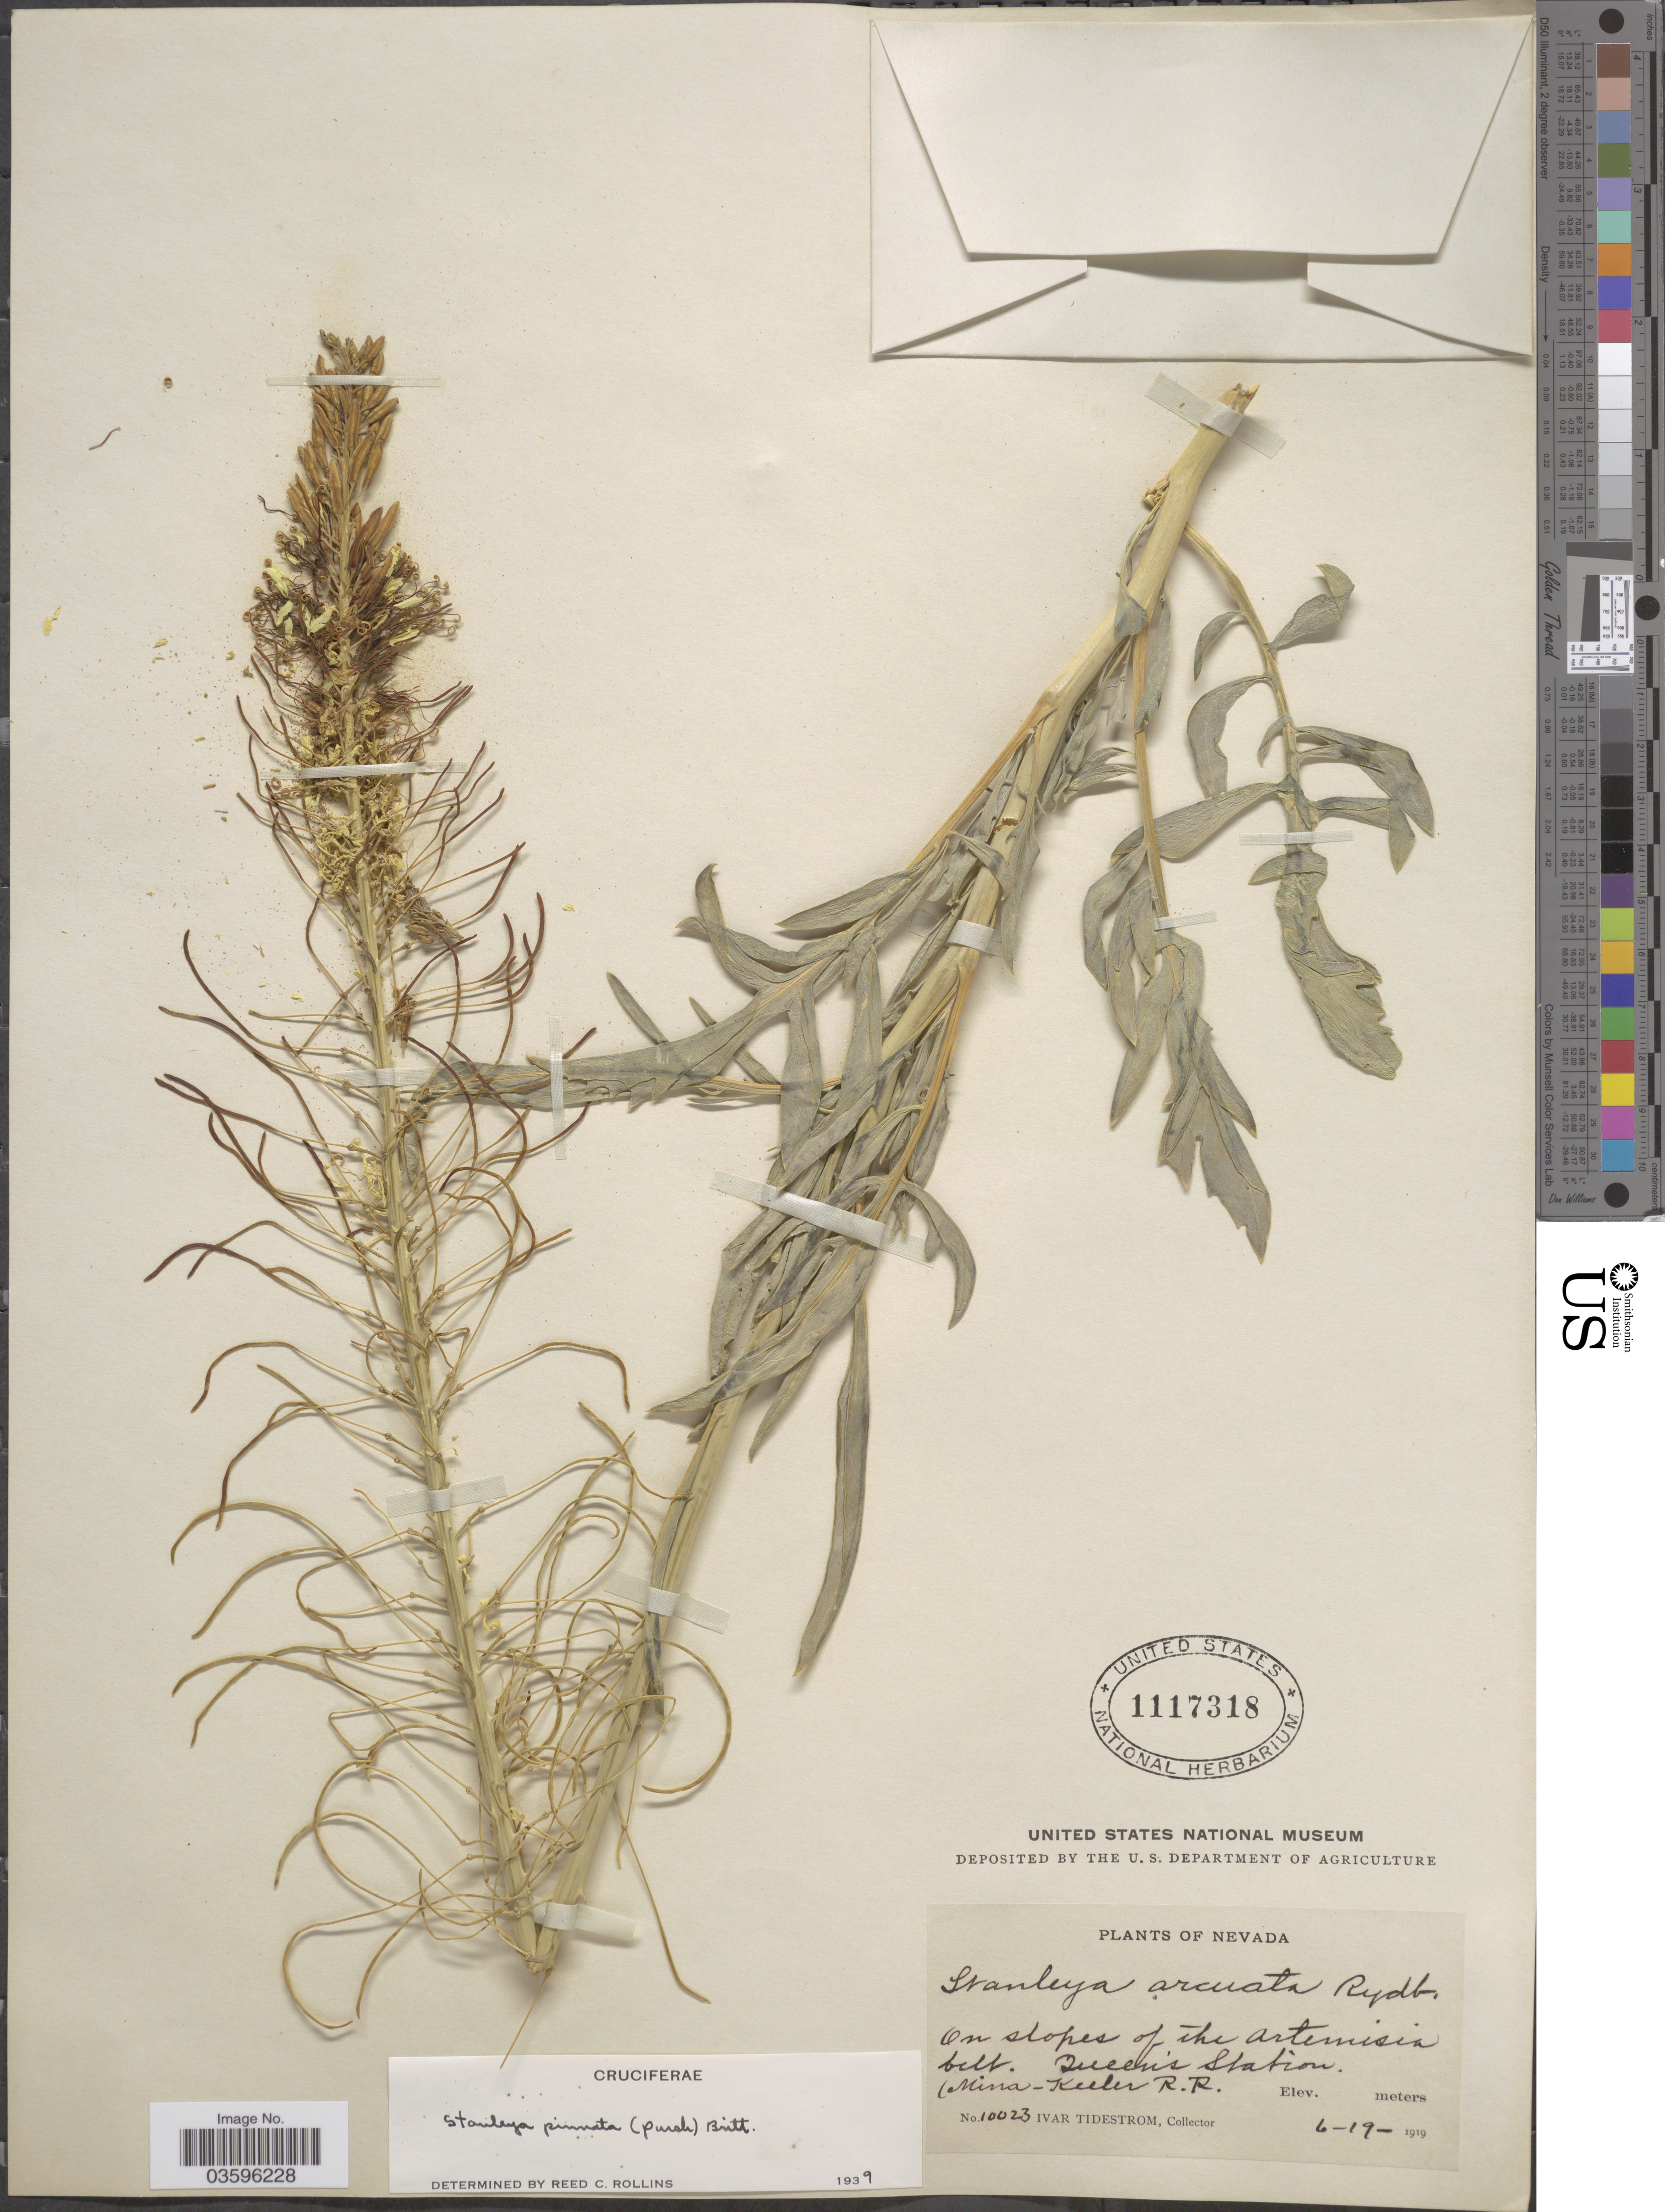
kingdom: Plantae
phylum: Tracheophyta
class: Magnoliopsida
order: Brassicales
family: Brassicaceae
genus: Stanleya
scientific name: Stanleya pinnata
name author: (Pursh) Britton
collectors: I. F. Tidestrom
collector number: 10023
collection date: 1919-06-19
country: United States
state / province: Nevada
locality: On slopes of the Artemisia belt. Queen's Station. (Mina-Keeler R. R.)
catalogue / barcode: US 1117318